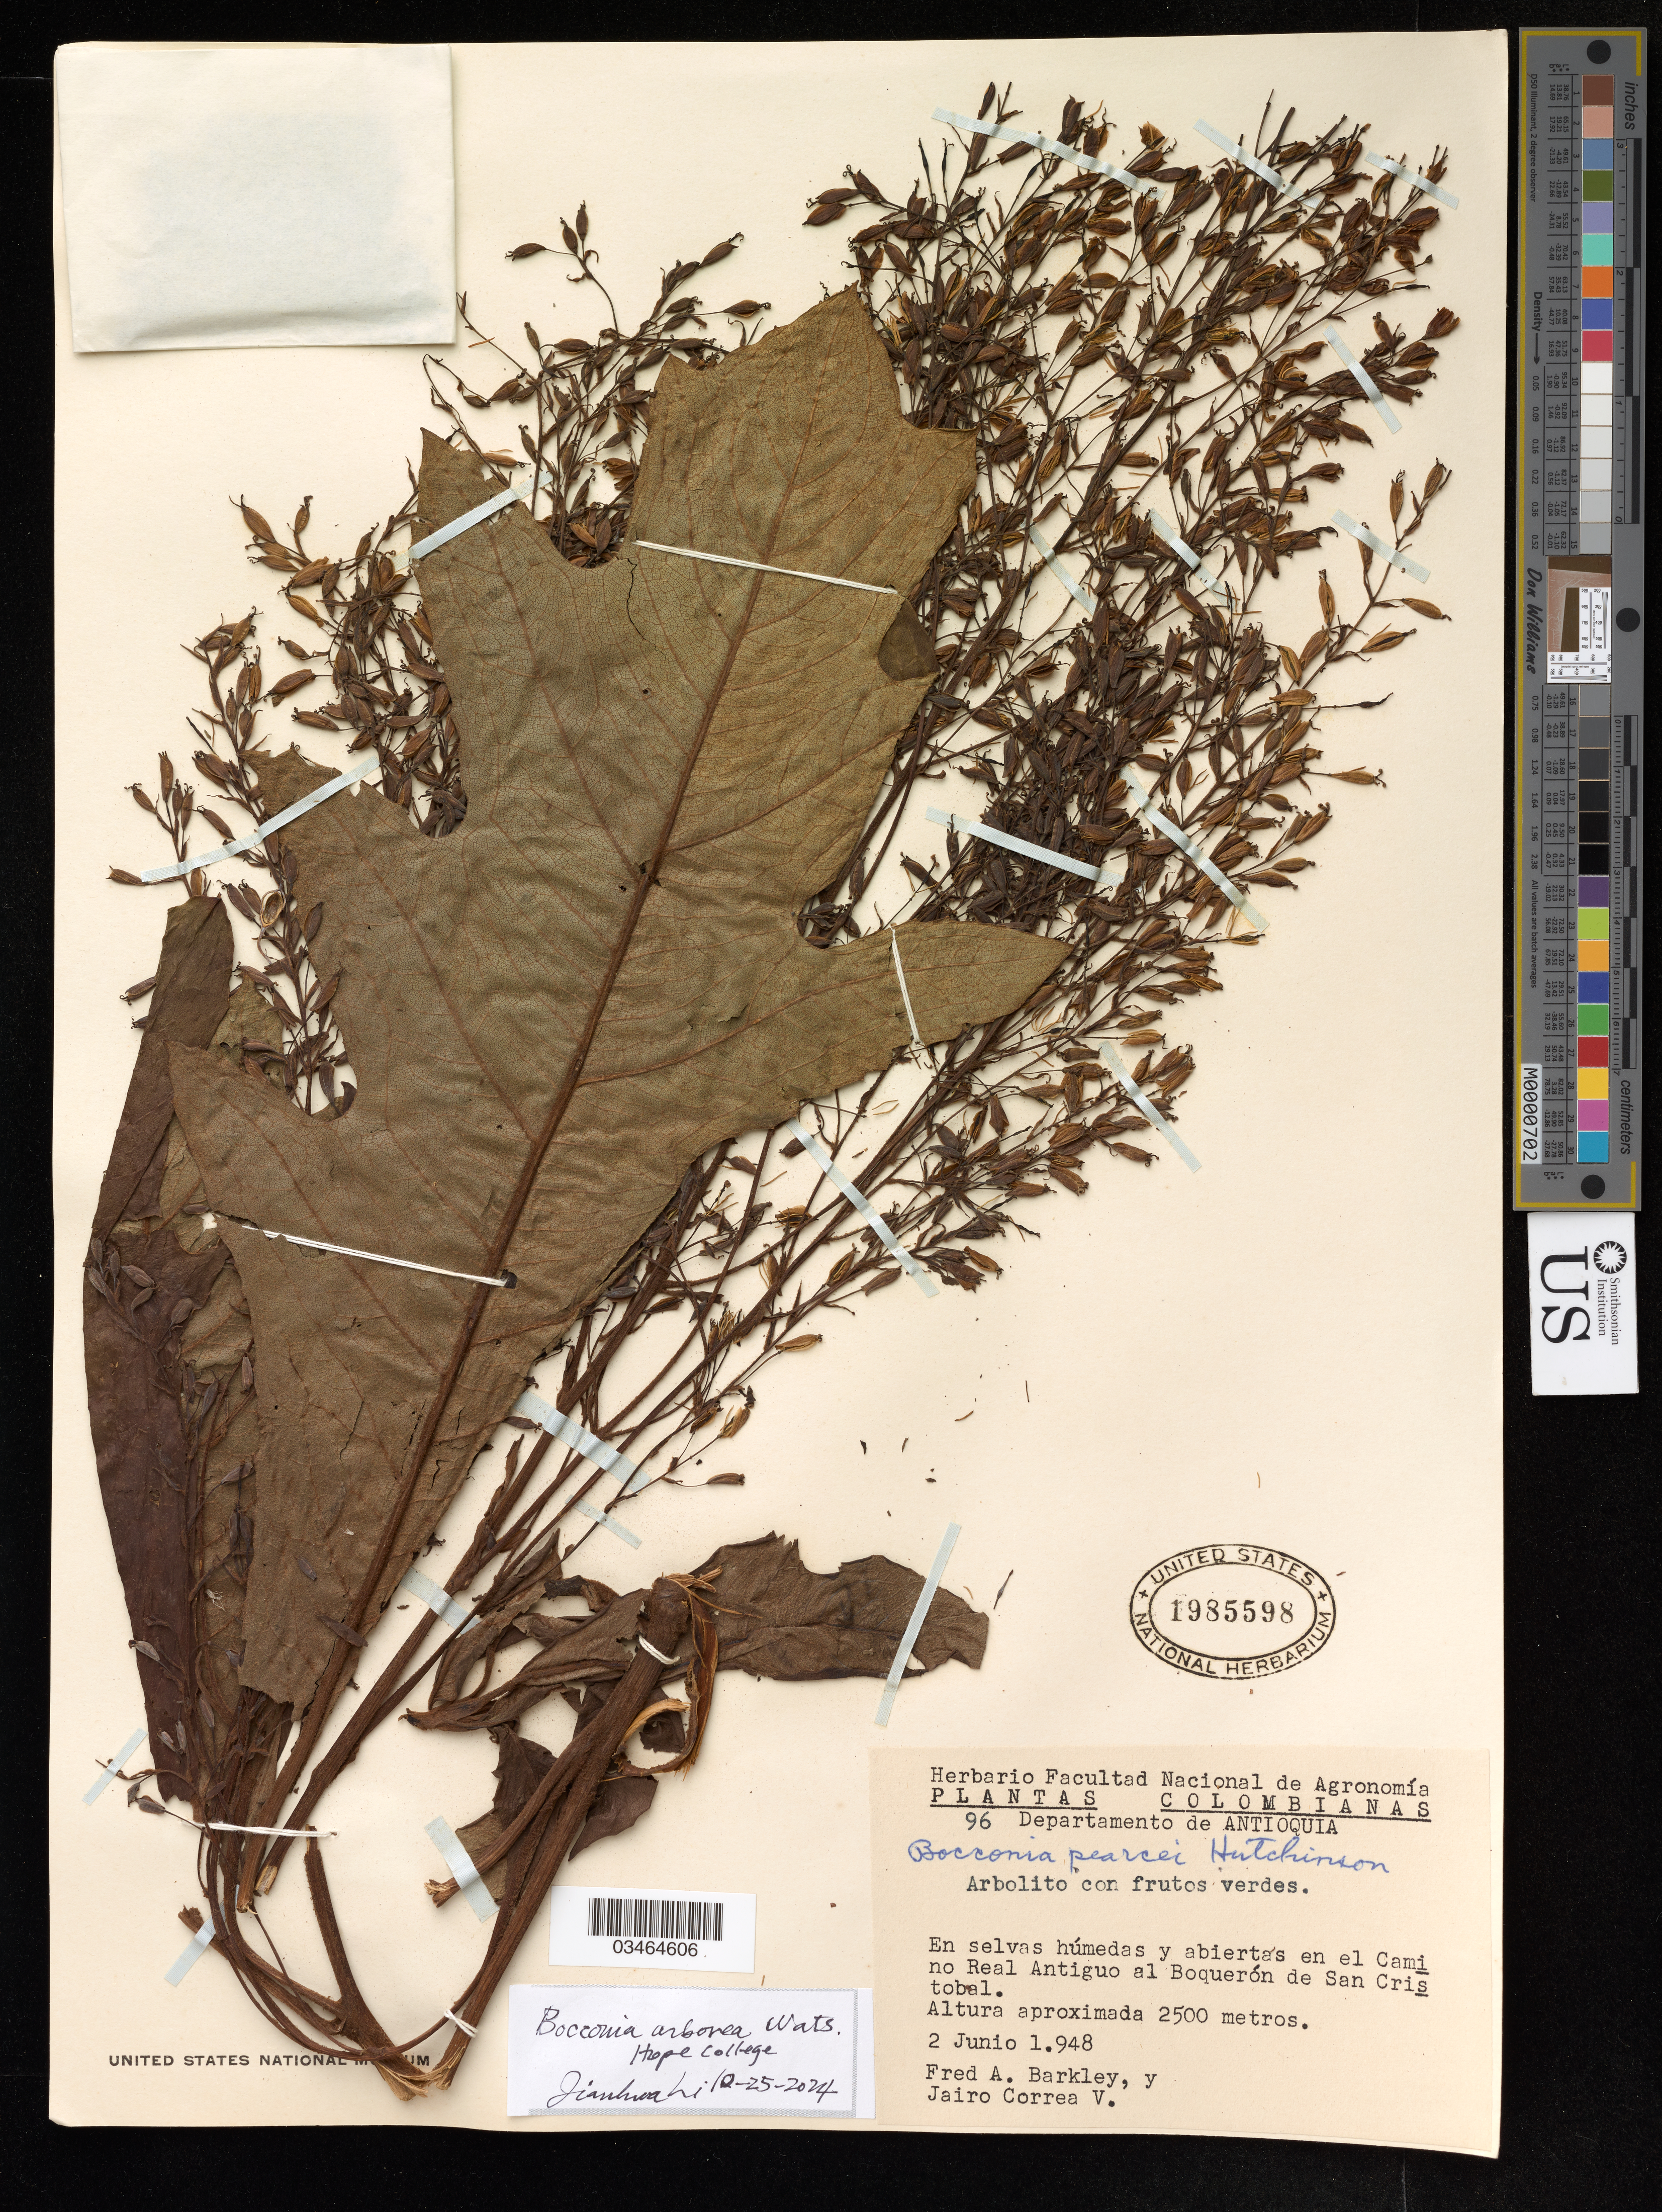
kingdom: Plantae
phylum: Tracheophyta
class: Magnoliopsida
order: Ranunculales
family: Papaveraceae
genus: Bocconia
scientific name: Bocconia arborea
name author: S. Watson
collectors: F. A. Barkley & V. Jairo Correa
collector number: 96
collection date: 1948-06-02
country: Colombia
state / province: Antioquia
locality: En selvas húmedas y abiertas en el Camino Real Antiguo al Boquerón de San Cristobal.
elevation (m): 2500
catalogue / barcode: US 1985598